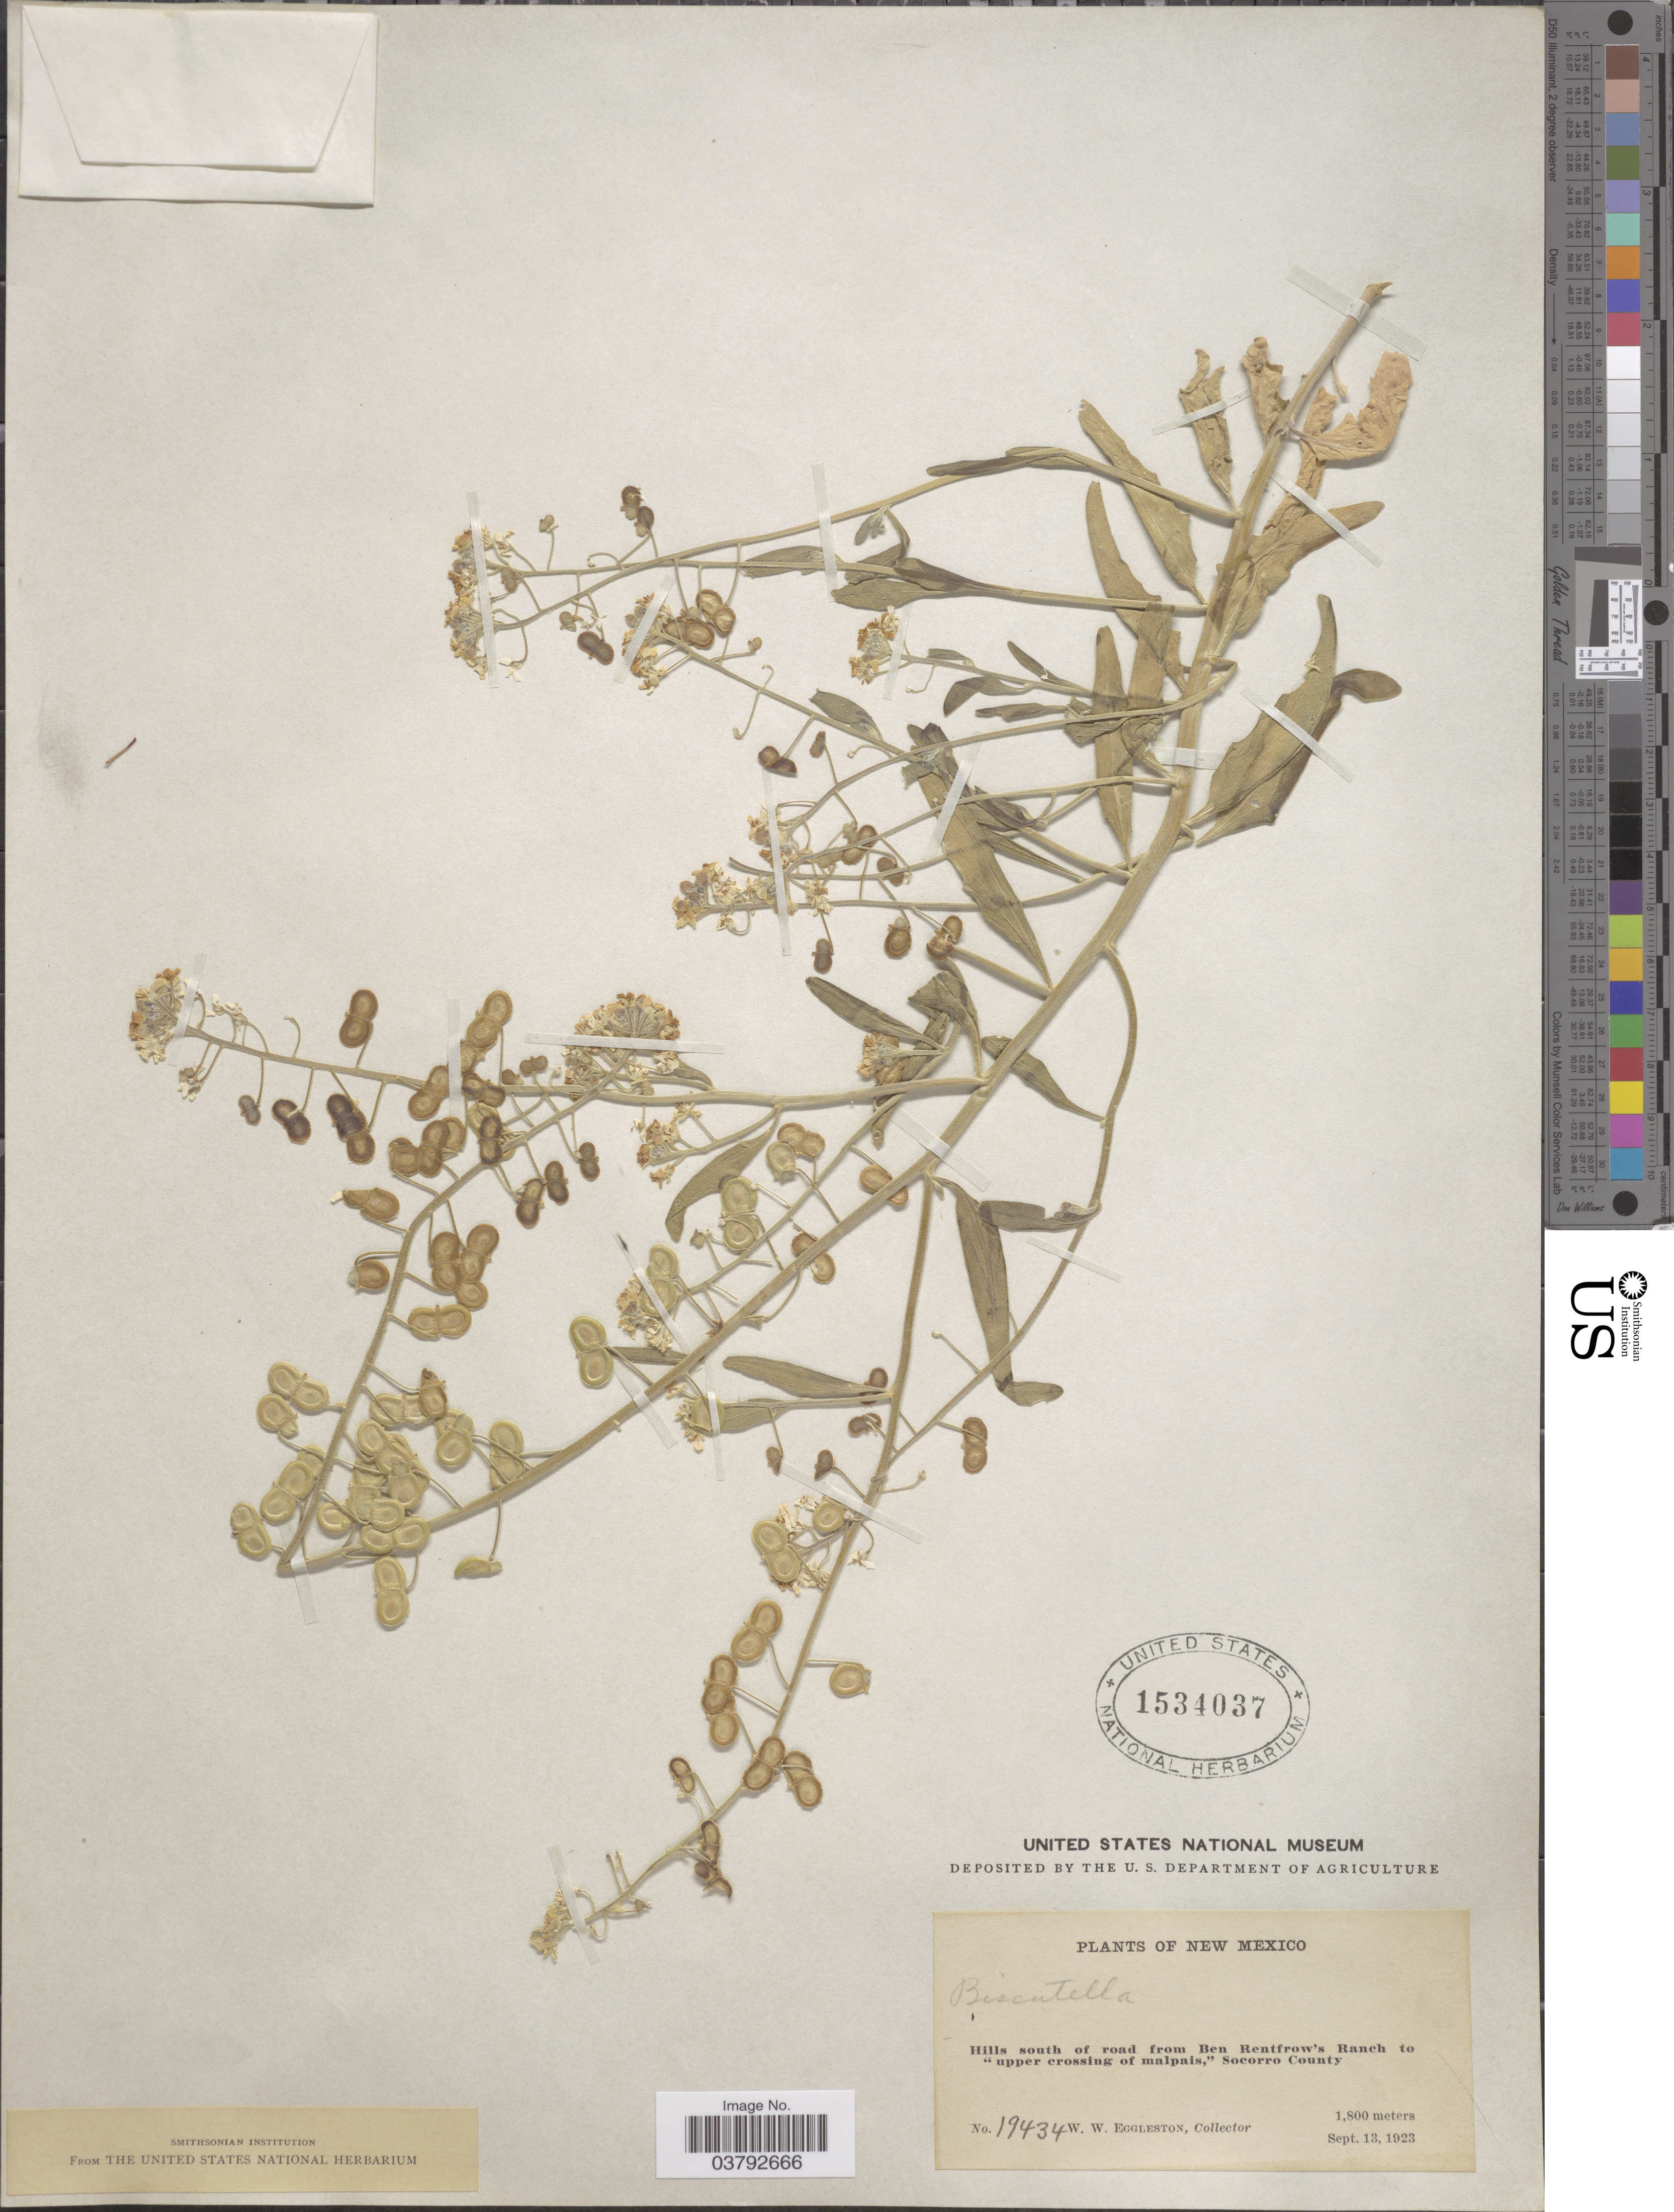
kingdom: Plantae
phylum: Tracheophyta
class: Magnoliopsida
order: Brassicales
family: Brassicaceae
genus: Dithyrea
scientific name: Dithyrea wislizeni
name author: Engelm.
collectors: W. W. Eggleston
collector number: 19434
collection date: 1923-09-13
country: United States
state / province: New Mexico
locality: Hills south of road from Ben Rentfrow's Ranch to "upper crossing of malpais," Socorro County.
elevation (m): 1800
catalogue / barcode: US 1534037